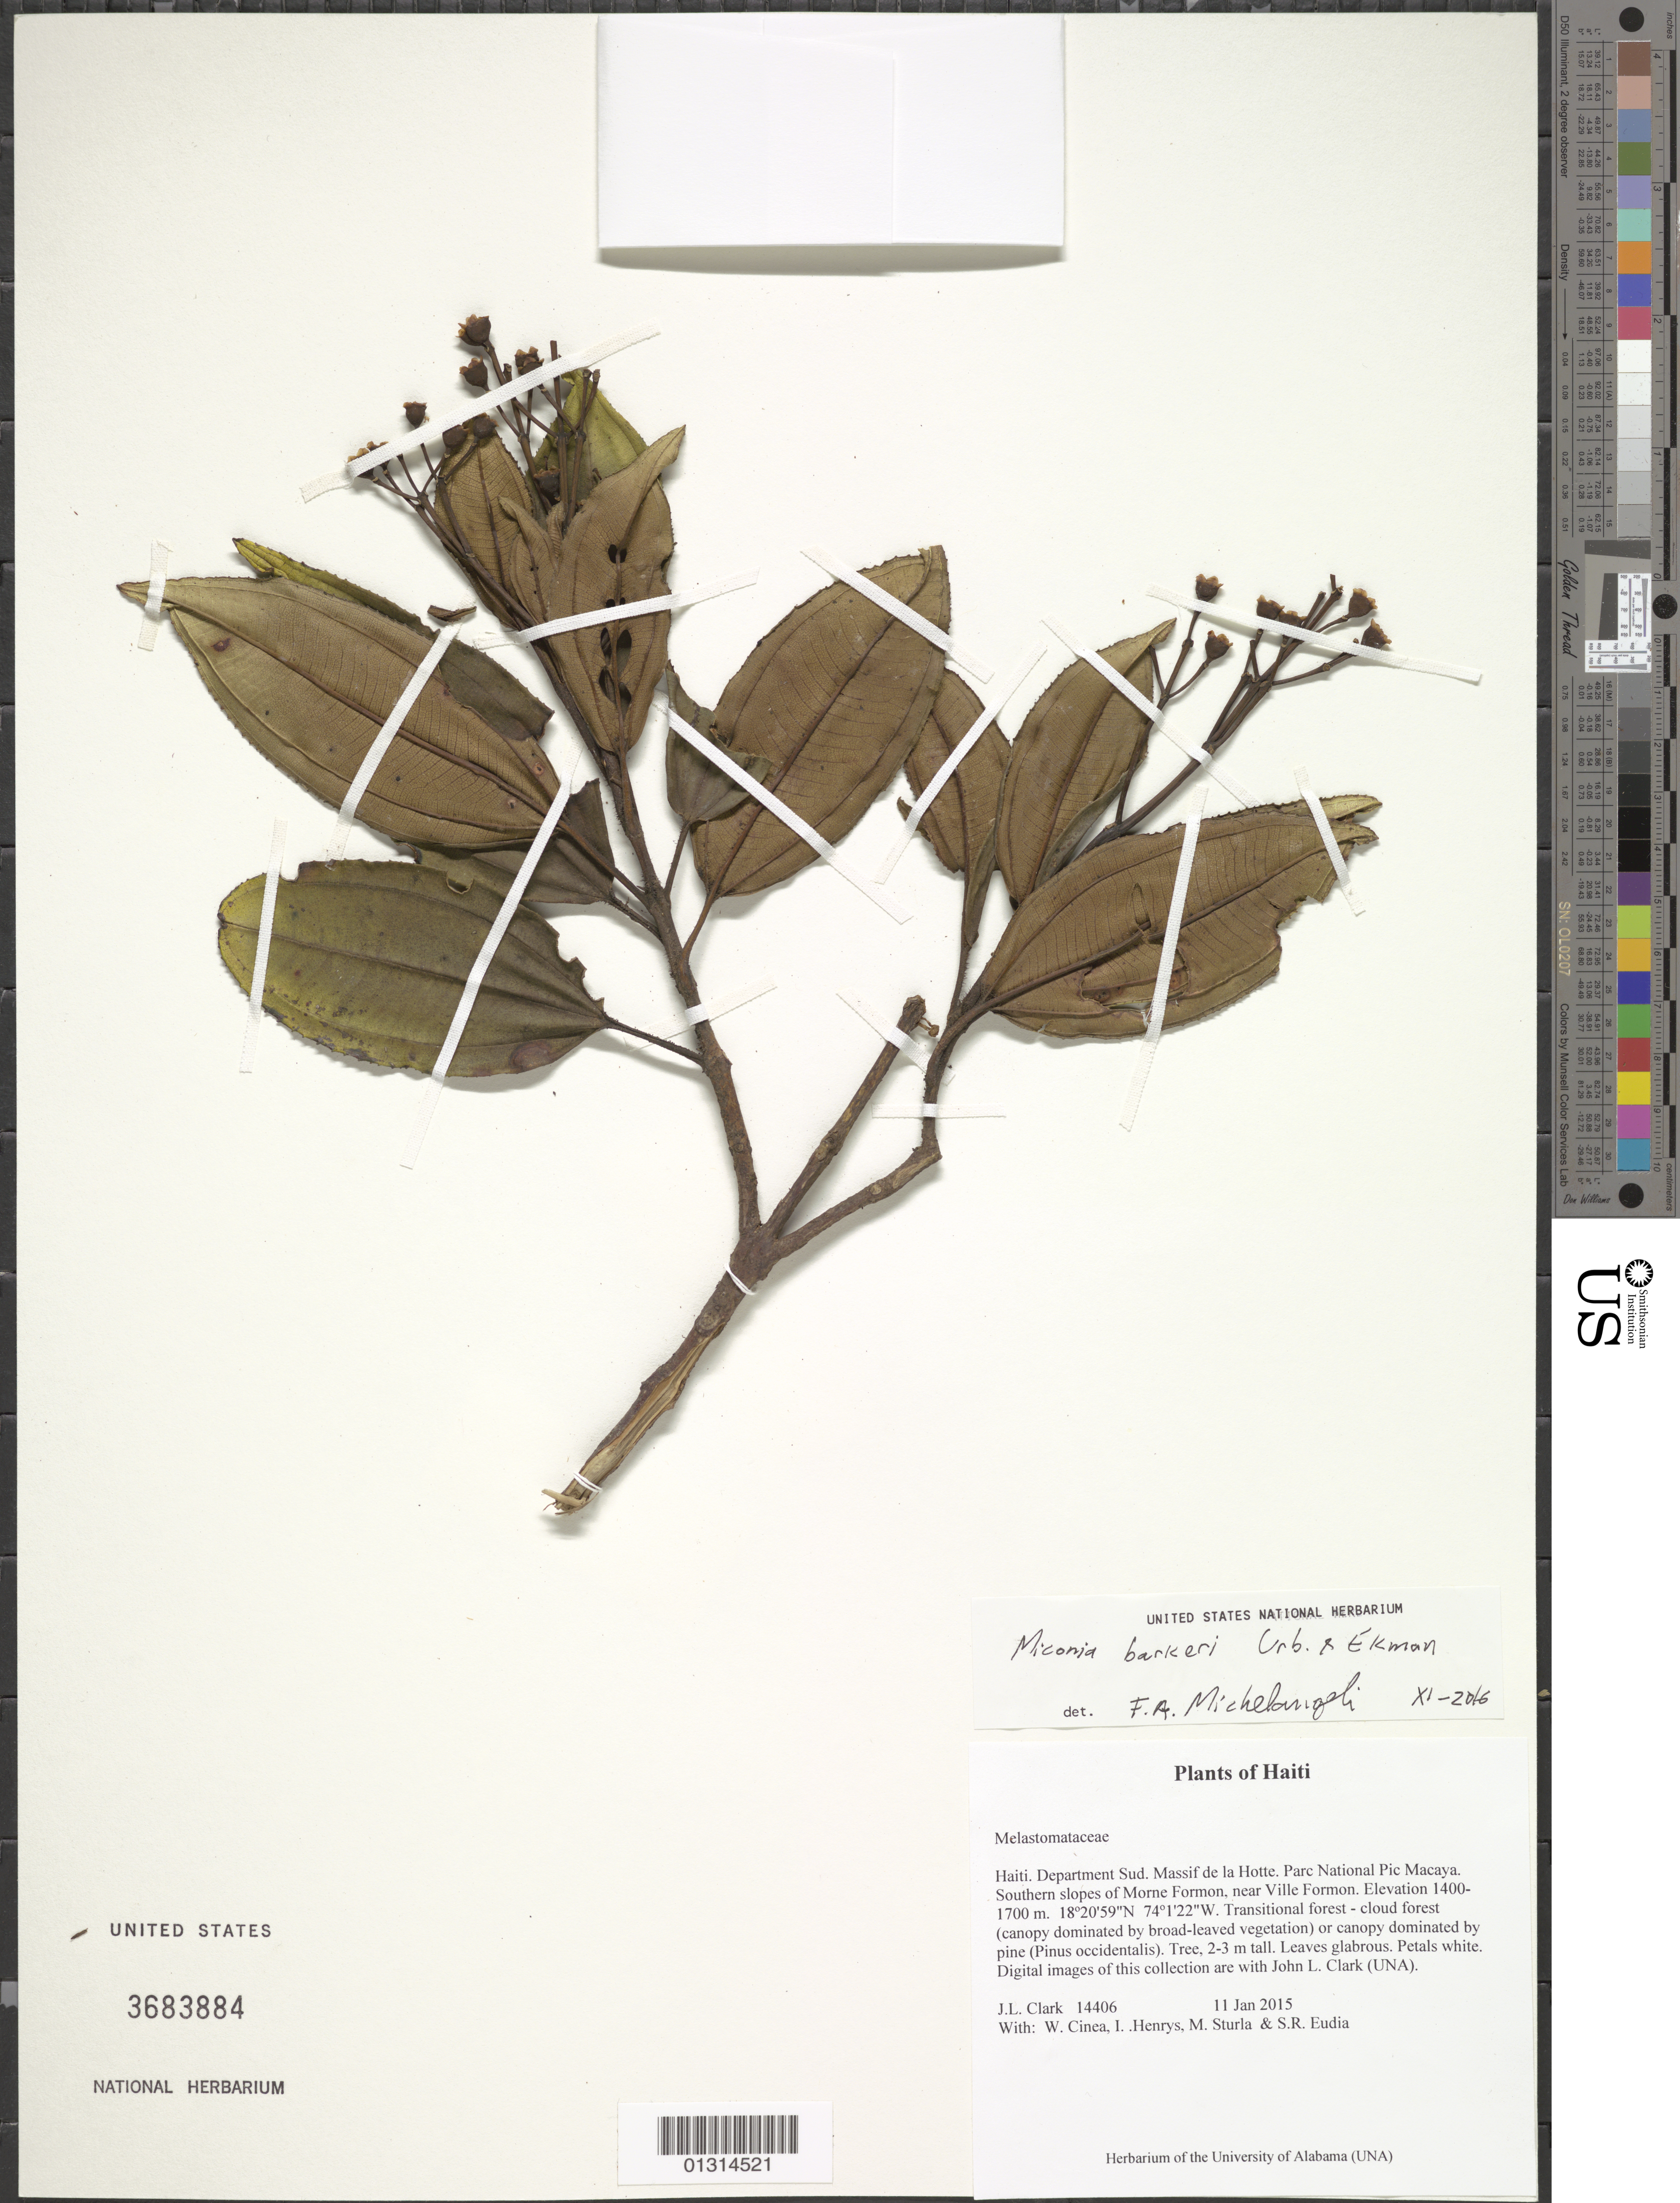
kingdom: Plantae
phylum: Tracheophyta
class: Magnoliopsida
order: Myrtales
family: Melastomataceae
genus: Miconia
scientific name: Miconia barkeri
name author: Urb. & Ekman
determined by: Michelangeli, F. A.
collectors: J. L. Clark, W. Cinea, I. Henrys, M. Sturla & S. Eudia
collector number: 14406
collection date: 2015-01-11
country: Haiti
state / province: Sud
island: Hispaniola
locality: Massif de la Hotte. Parc National Pic Macaya. Southern slopes of Morne Formon, near Ville Formon.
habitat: Transitional forest - cloud forest (canopy dominated by broad-leaved vegetation) or canopy dominated by pine (Pinus occidentalis).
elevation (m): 1400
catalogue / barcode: US 3683884